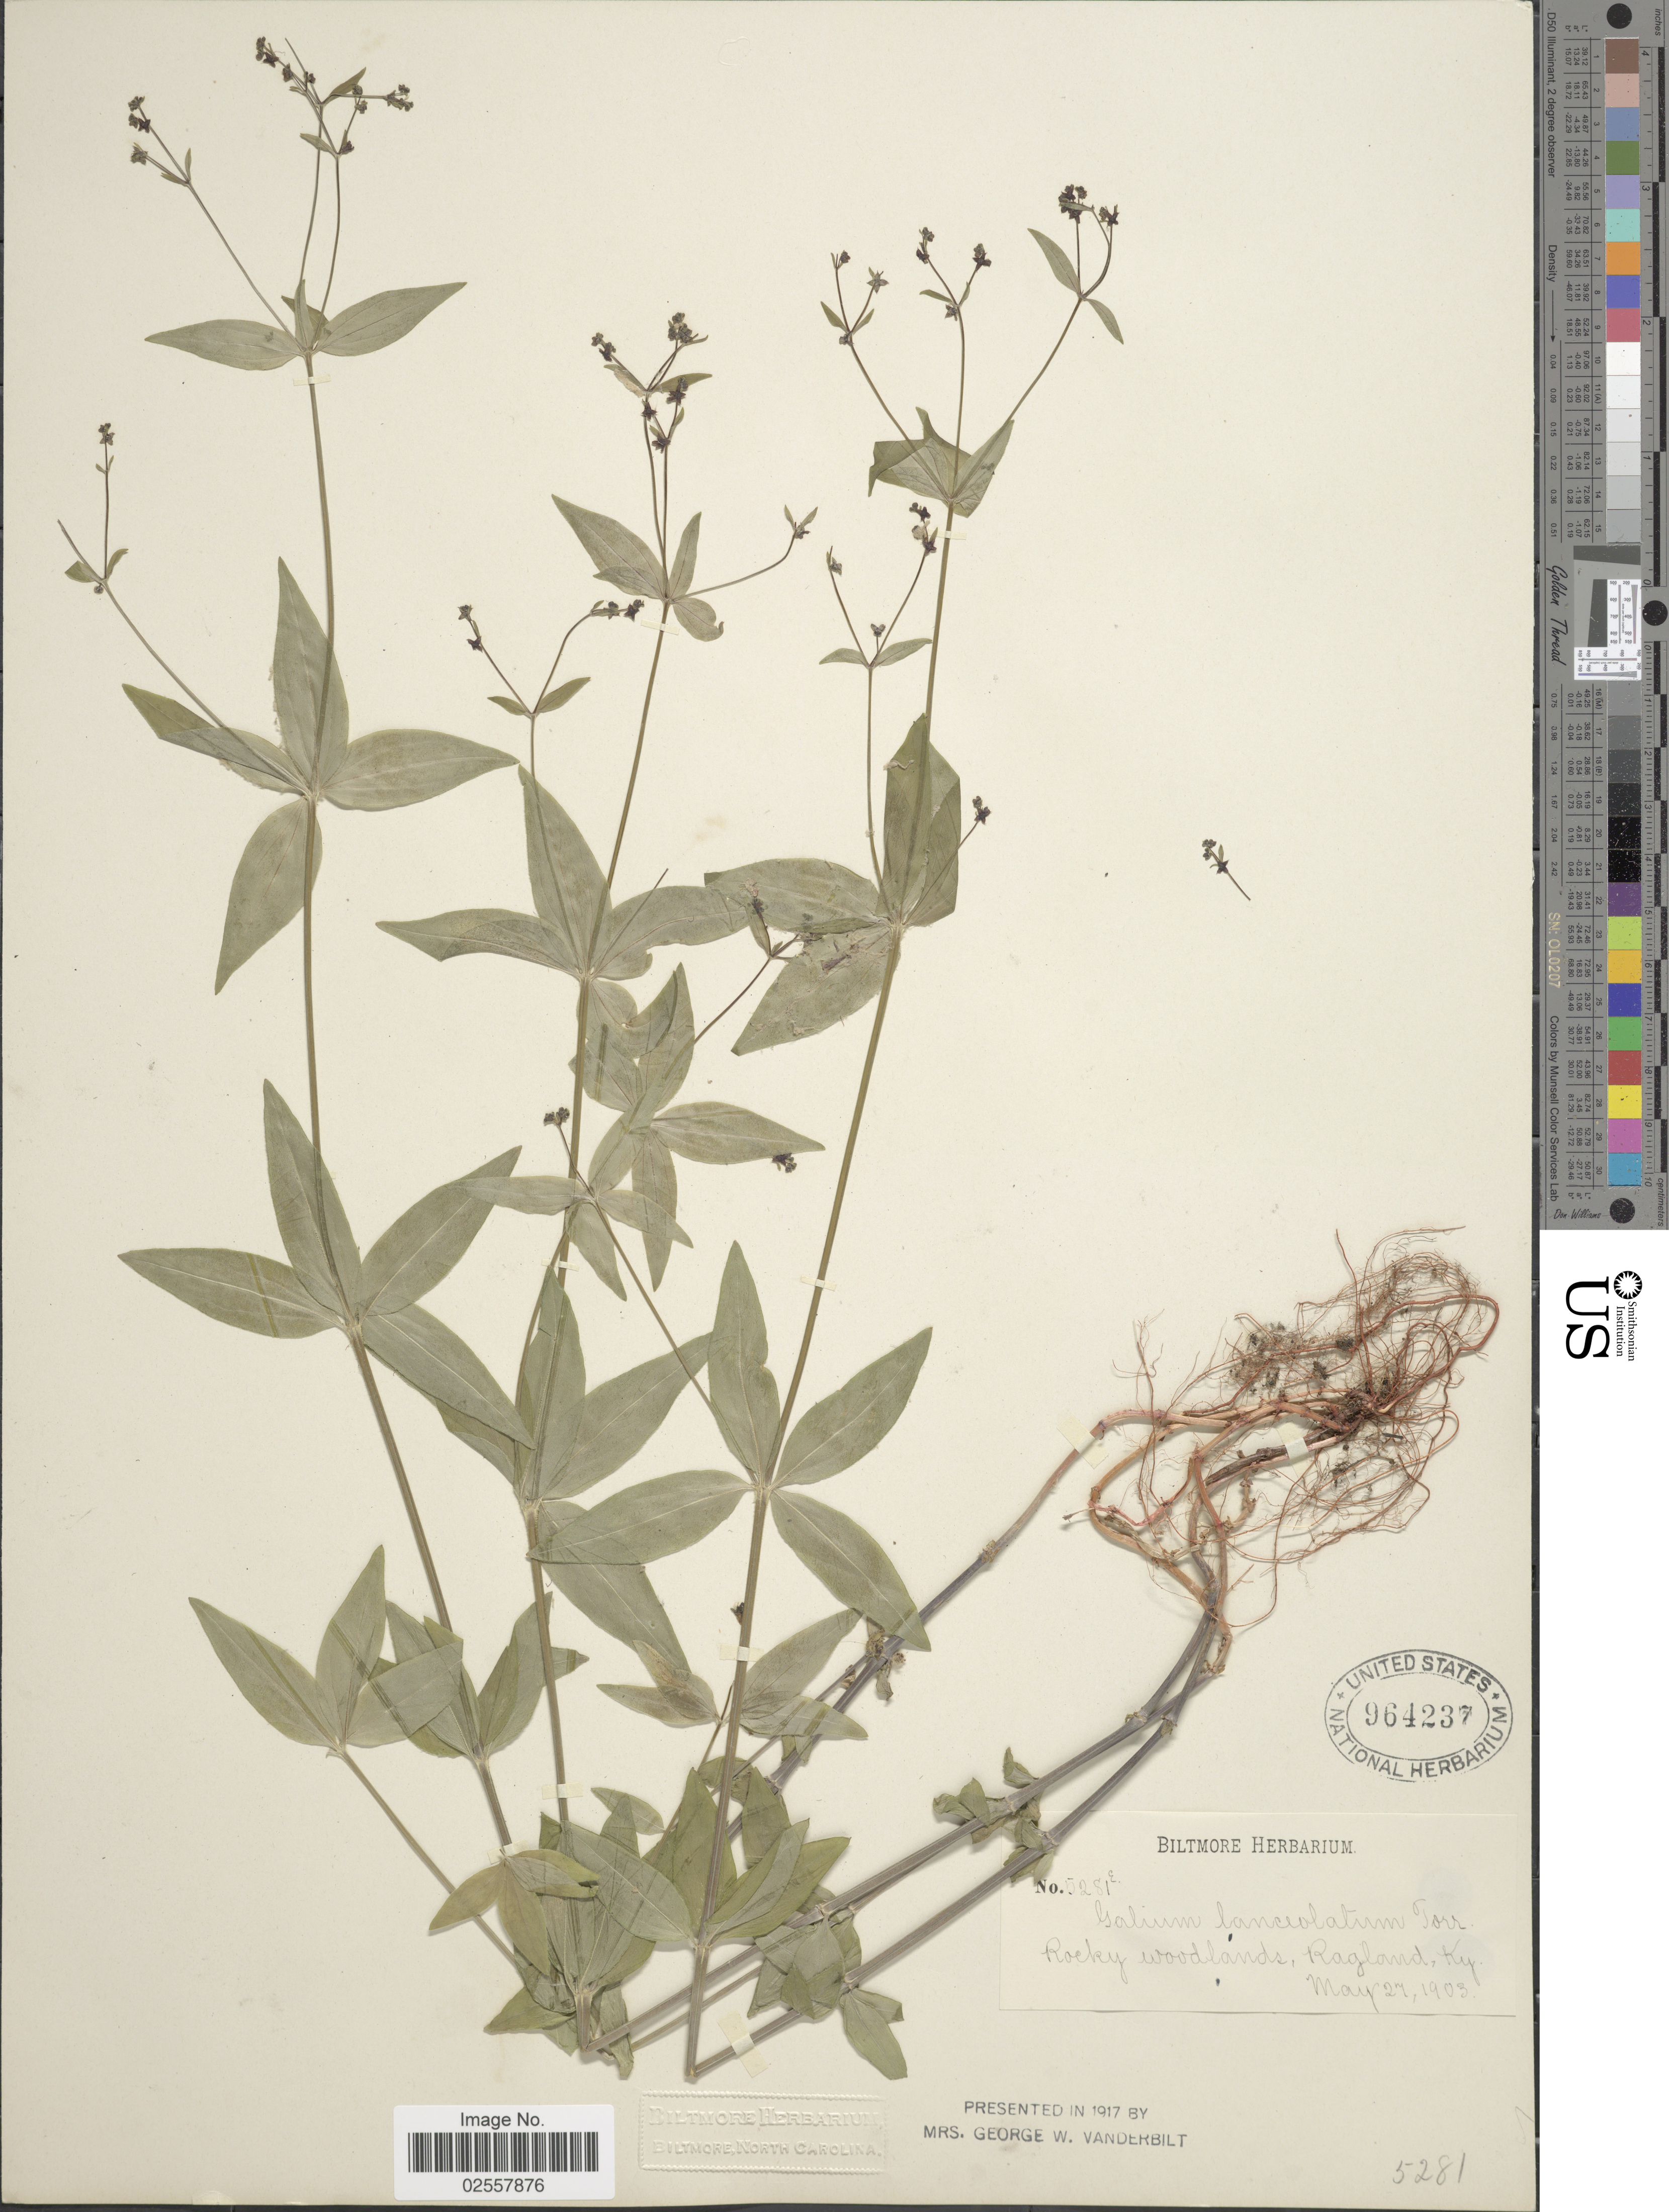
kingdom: Plantae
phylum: Tracheophyta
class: Magnoliopsida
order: Gentianales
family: Rubiaceae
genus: Galium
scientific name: Galium lanceolatum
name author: (Torr. & A. Gray) Torr.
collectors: ex herb. Biltmore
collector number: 5281c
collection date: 1903-05-27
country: United States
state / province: Kentucky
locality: Rocky woodlands, Ragland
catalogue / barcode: US 964237